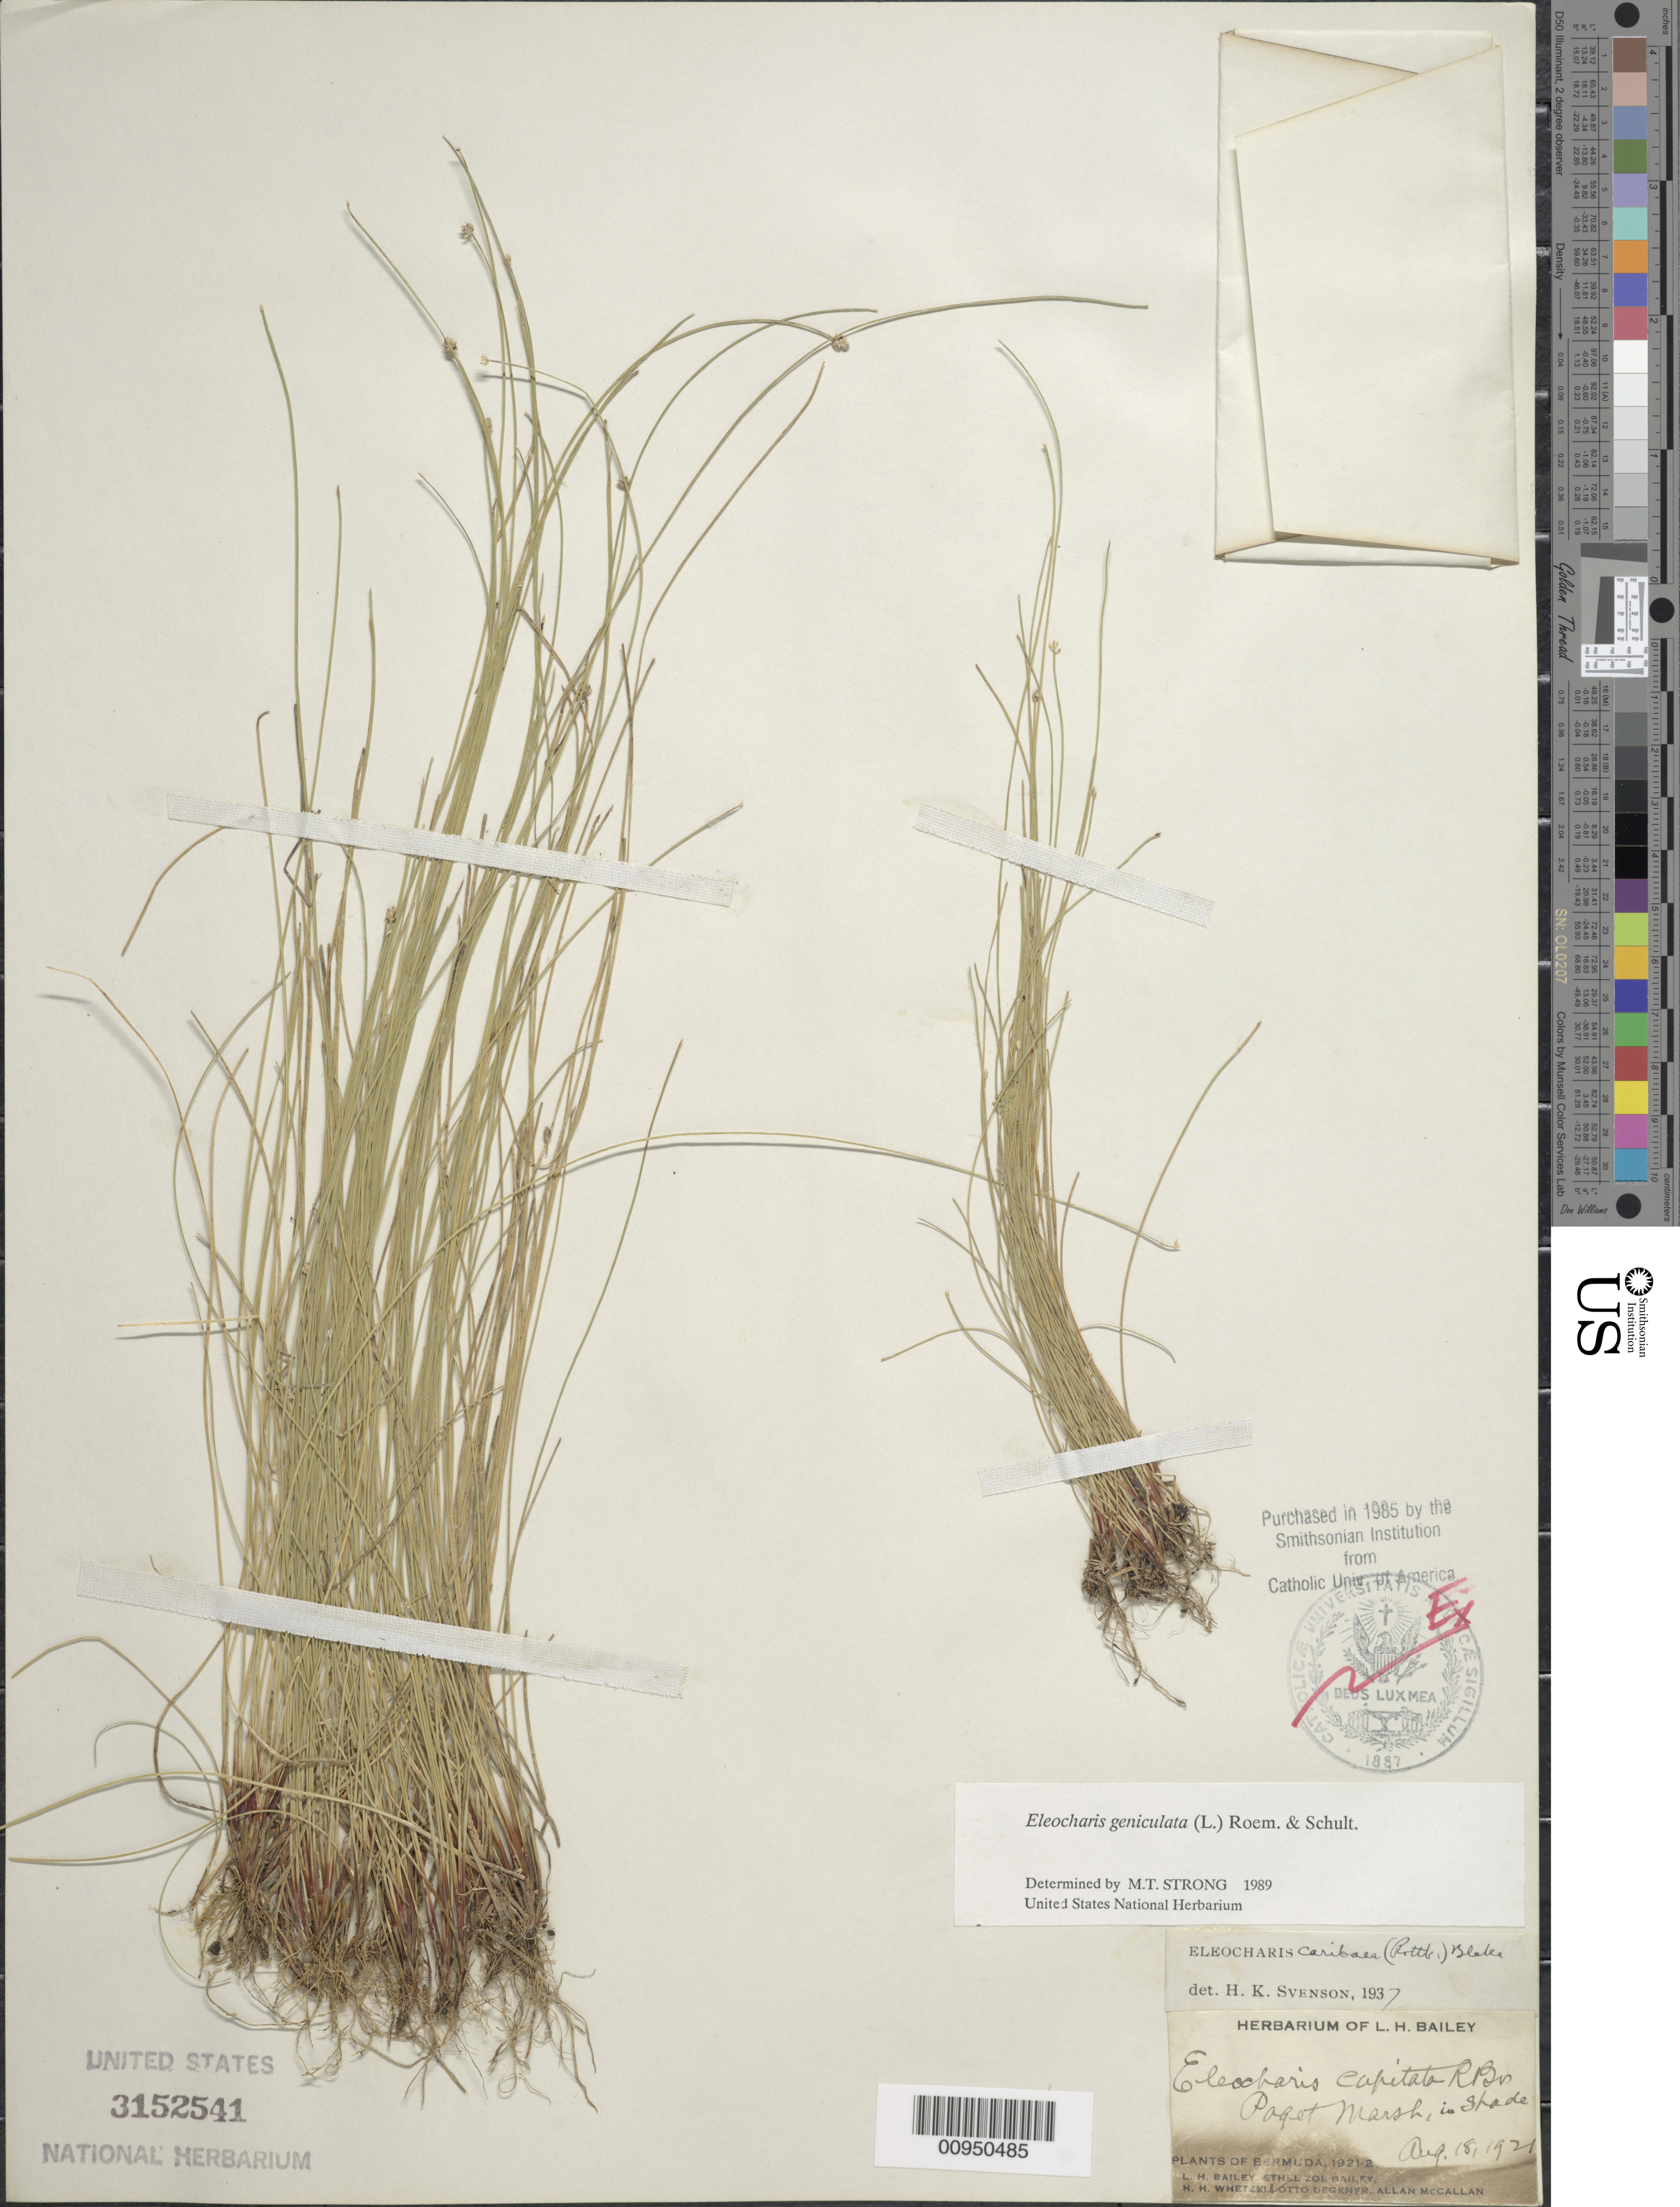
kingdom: Plantae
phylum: Tracheophyta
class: Liliopsida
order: Poales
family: Cyperaceae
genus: Eleocharis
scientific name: Eleocharis geniculata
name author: (L.) Roem. & Schult.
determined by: Strong, M. T., (US), Smithsonian Institution - National Museum of Natural History (UNITED STATES)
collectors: L. H. Bailey, E. Z. Bailey, H. Whetzel, O. Degener & A. McCallan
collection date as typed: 18 Aug 1921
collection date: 1921-08-18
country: Bermuda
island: Bermuda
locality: Paget Marsh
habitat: In shade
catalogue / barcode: US 3152541